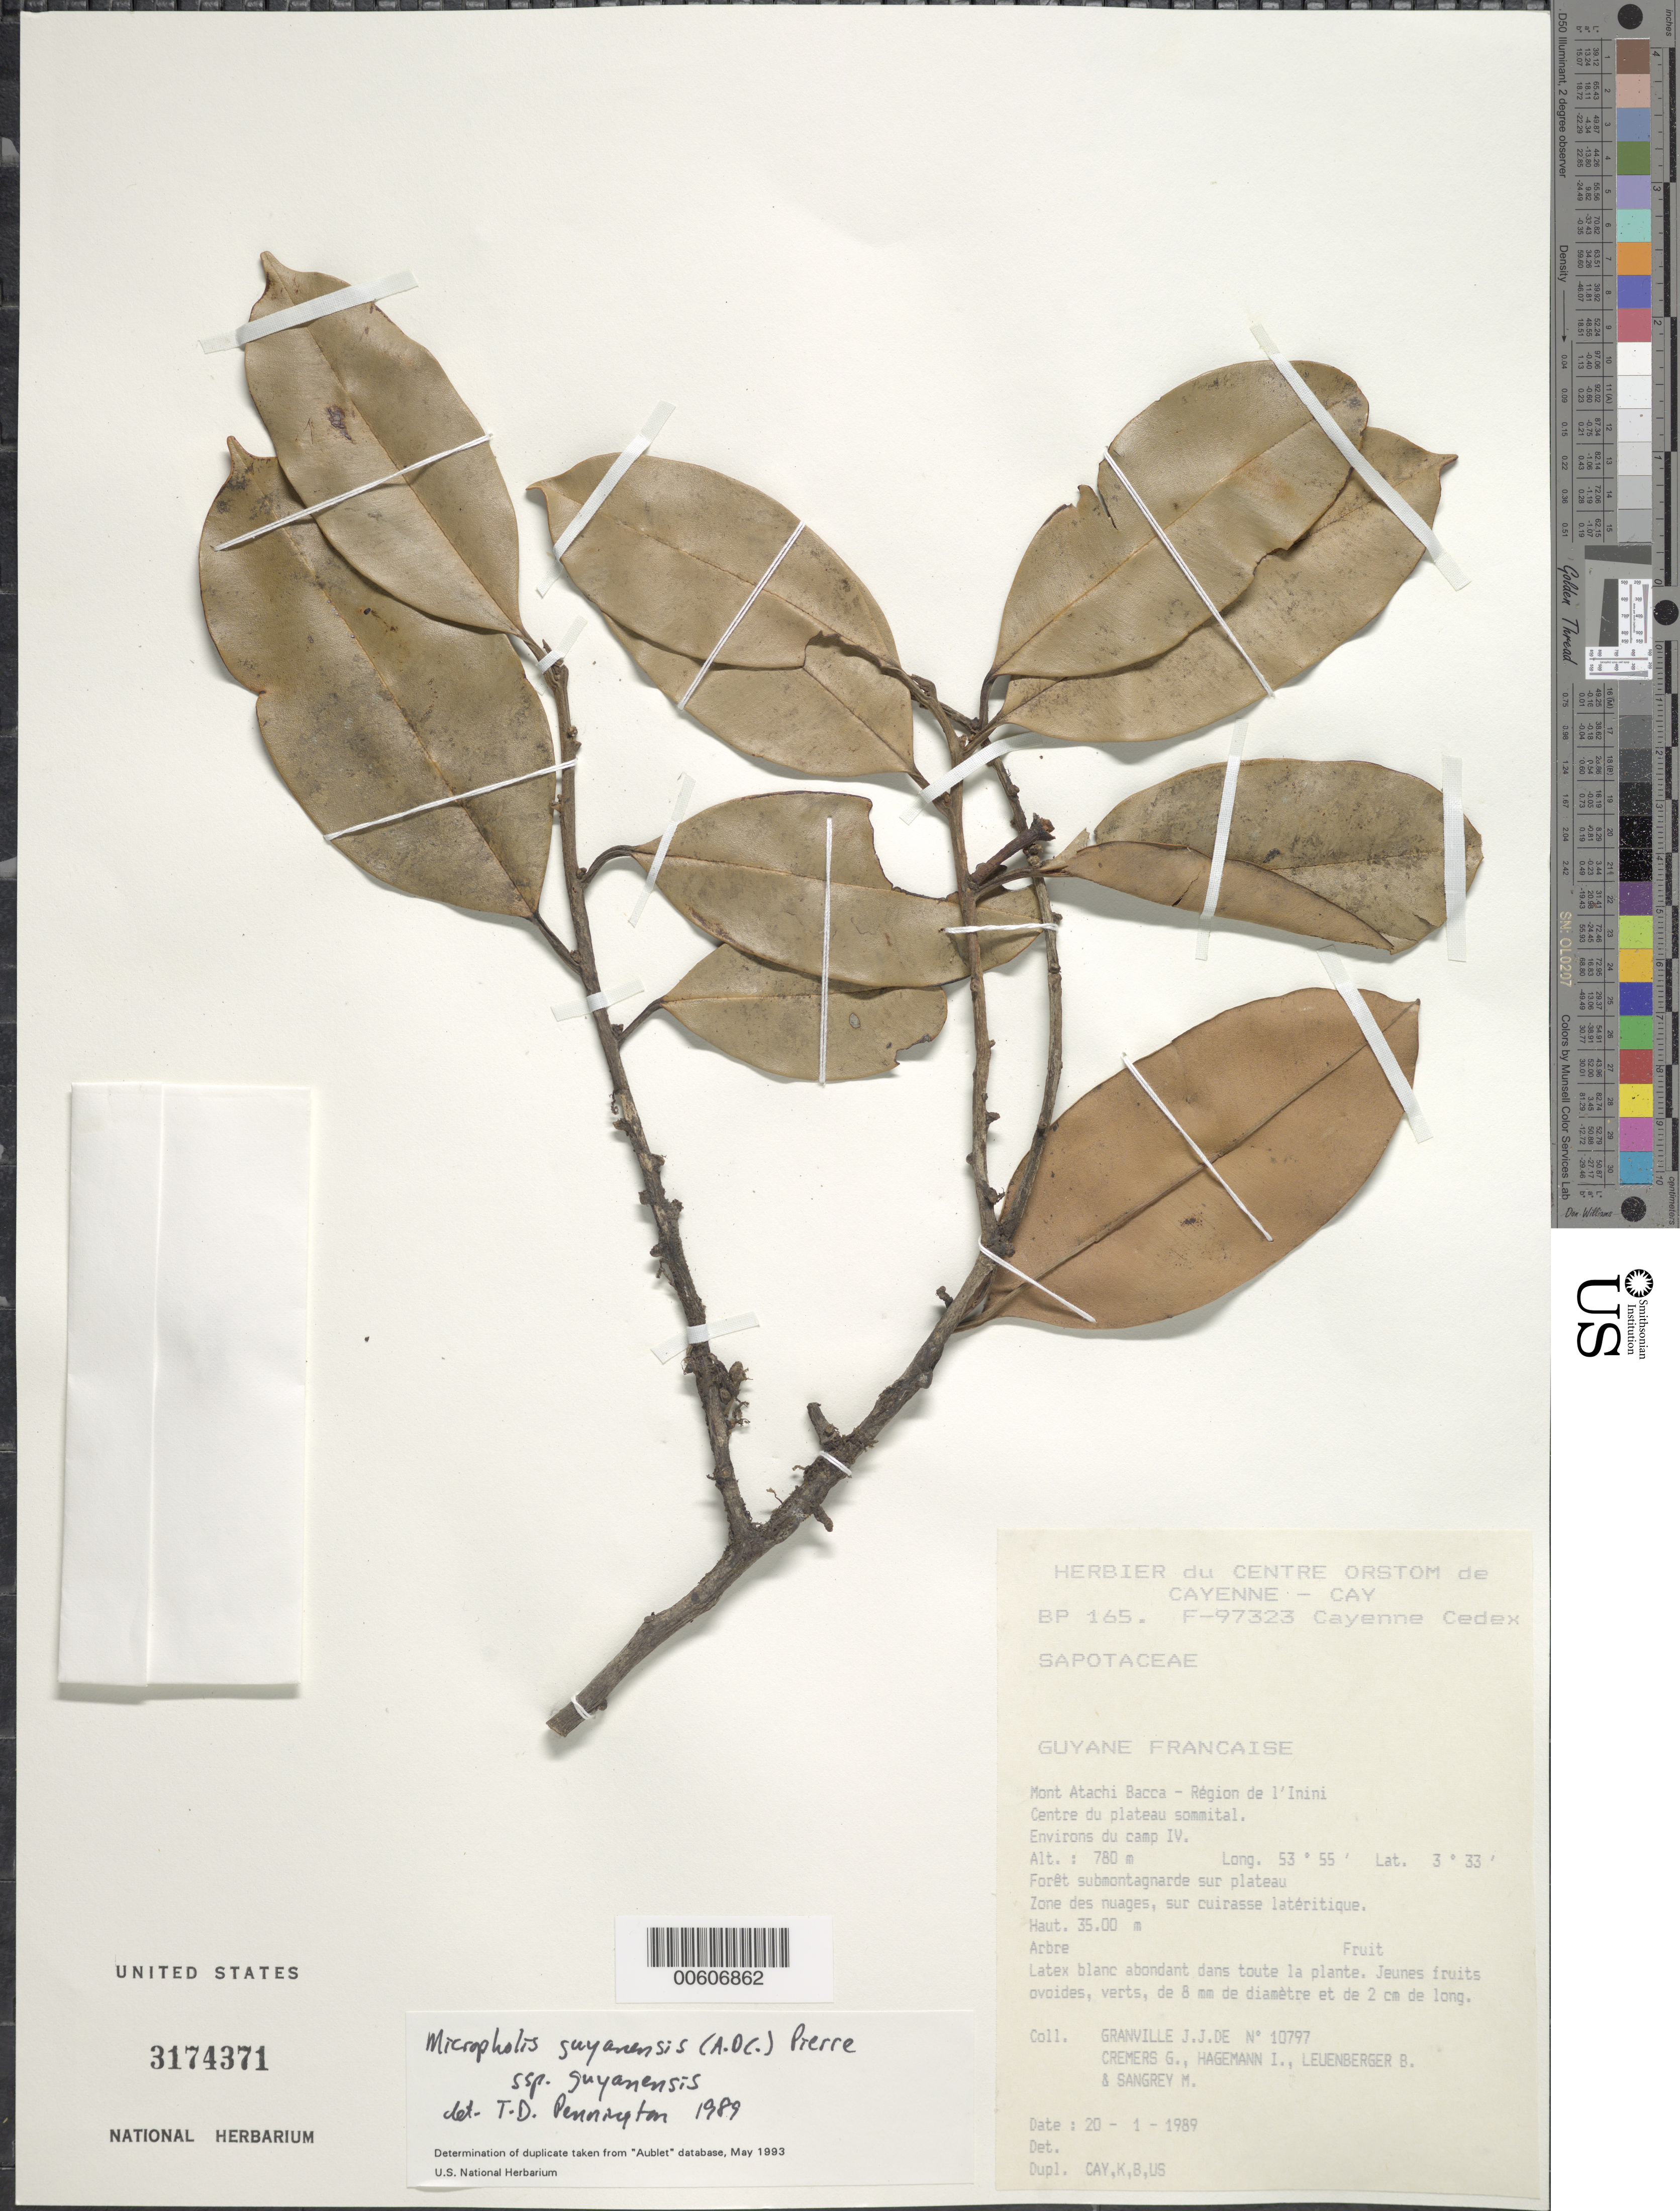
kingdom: Plantae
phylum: Tracheophyta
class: Magnoliopsida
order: Ericales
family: Sapotaceae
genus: Micropholis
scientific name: Micropholis guyanensis subsp. guyanensis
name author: (A. DC.) Pierre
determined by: Pennington, T. D., (K)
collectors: J.-J. de Granville, G. Cremers, J. Hagemann, B. E. Leuenberger & M. S. Sangrey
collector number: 10797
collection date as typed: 20-Jan-89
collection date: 1989-01-20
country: French Guiana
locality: Mont Atachi Bacca, région de l'Inini. Centre du plateau sommital. Environs du camp IV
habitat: Forêt submontagnarde sur plateau; zone des nuages, su cuirasse lateritique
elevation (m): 780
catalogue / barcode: US 3174371